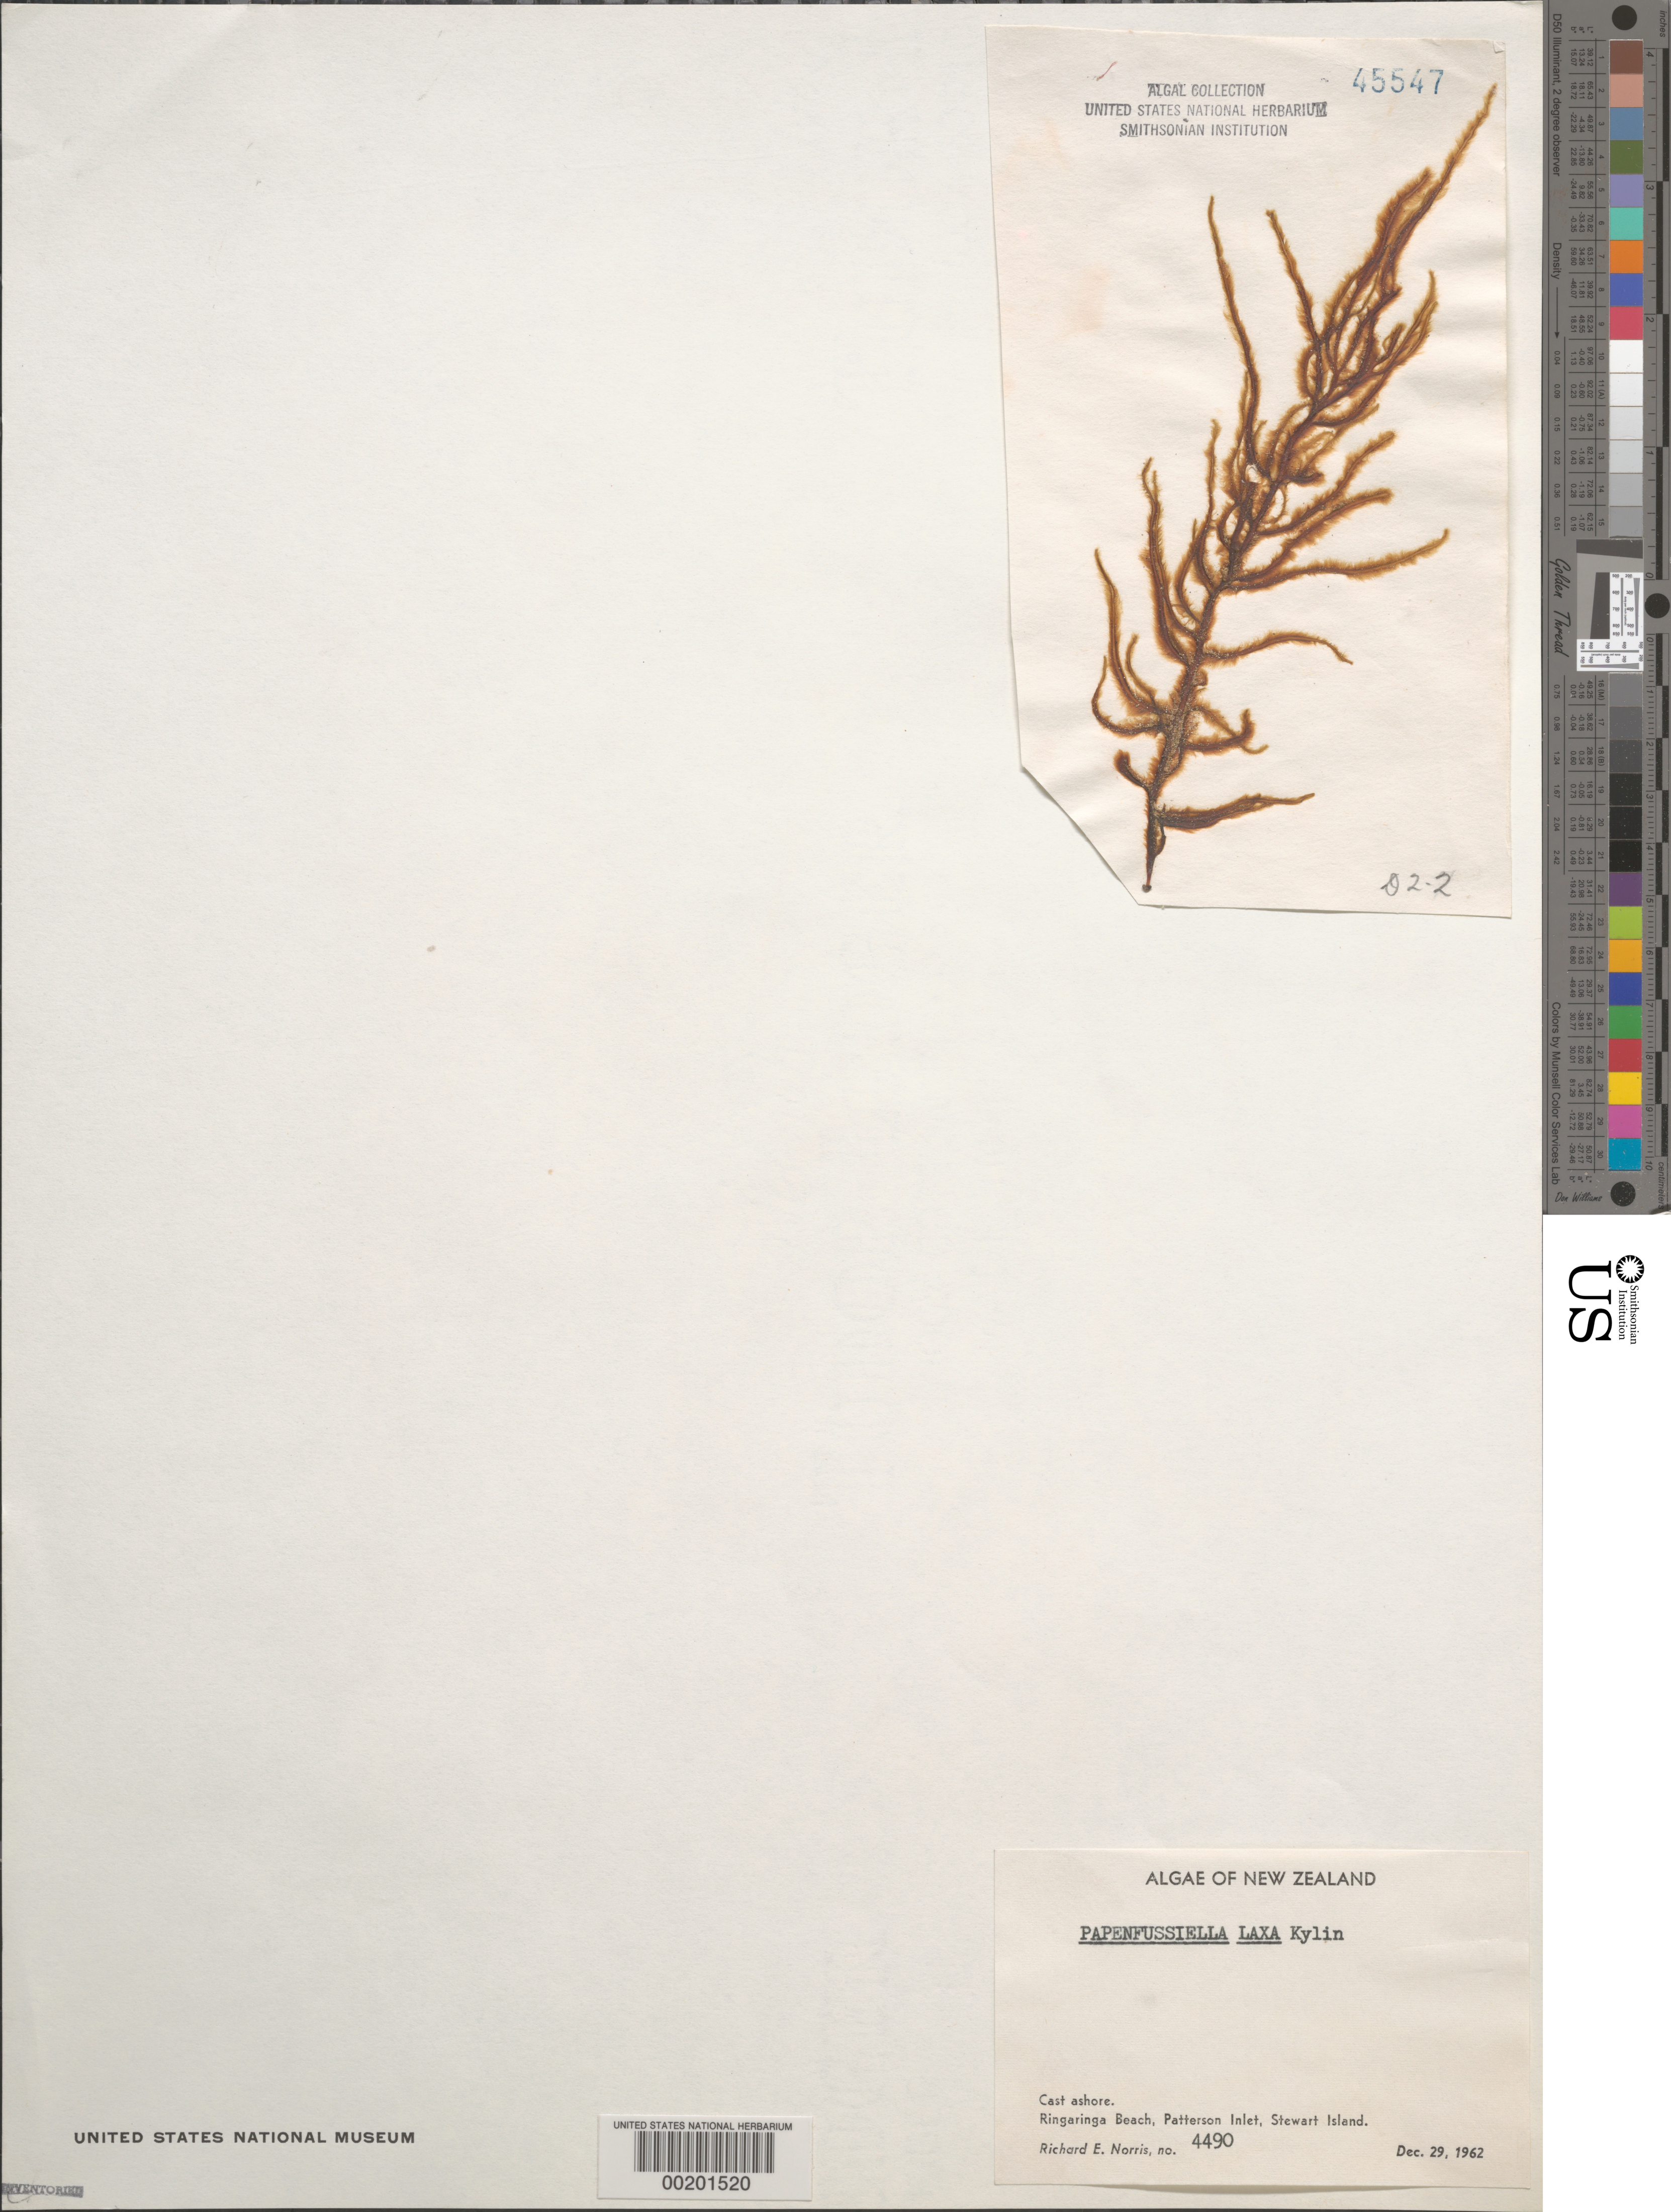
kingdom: Chromista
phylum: Ochrophyta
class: Phaeophyceae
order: Ectocarpales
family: Chordariaceae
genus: Papenfussiella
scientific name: Papenfussiella laxa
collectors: R. E. Norris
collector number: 4490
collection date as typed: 29 Dec 1962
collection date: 1962-12-29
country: New Zealand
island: Stewart Island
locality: Ringaringa Beach, Paterson Inlet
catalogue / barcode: US 45547